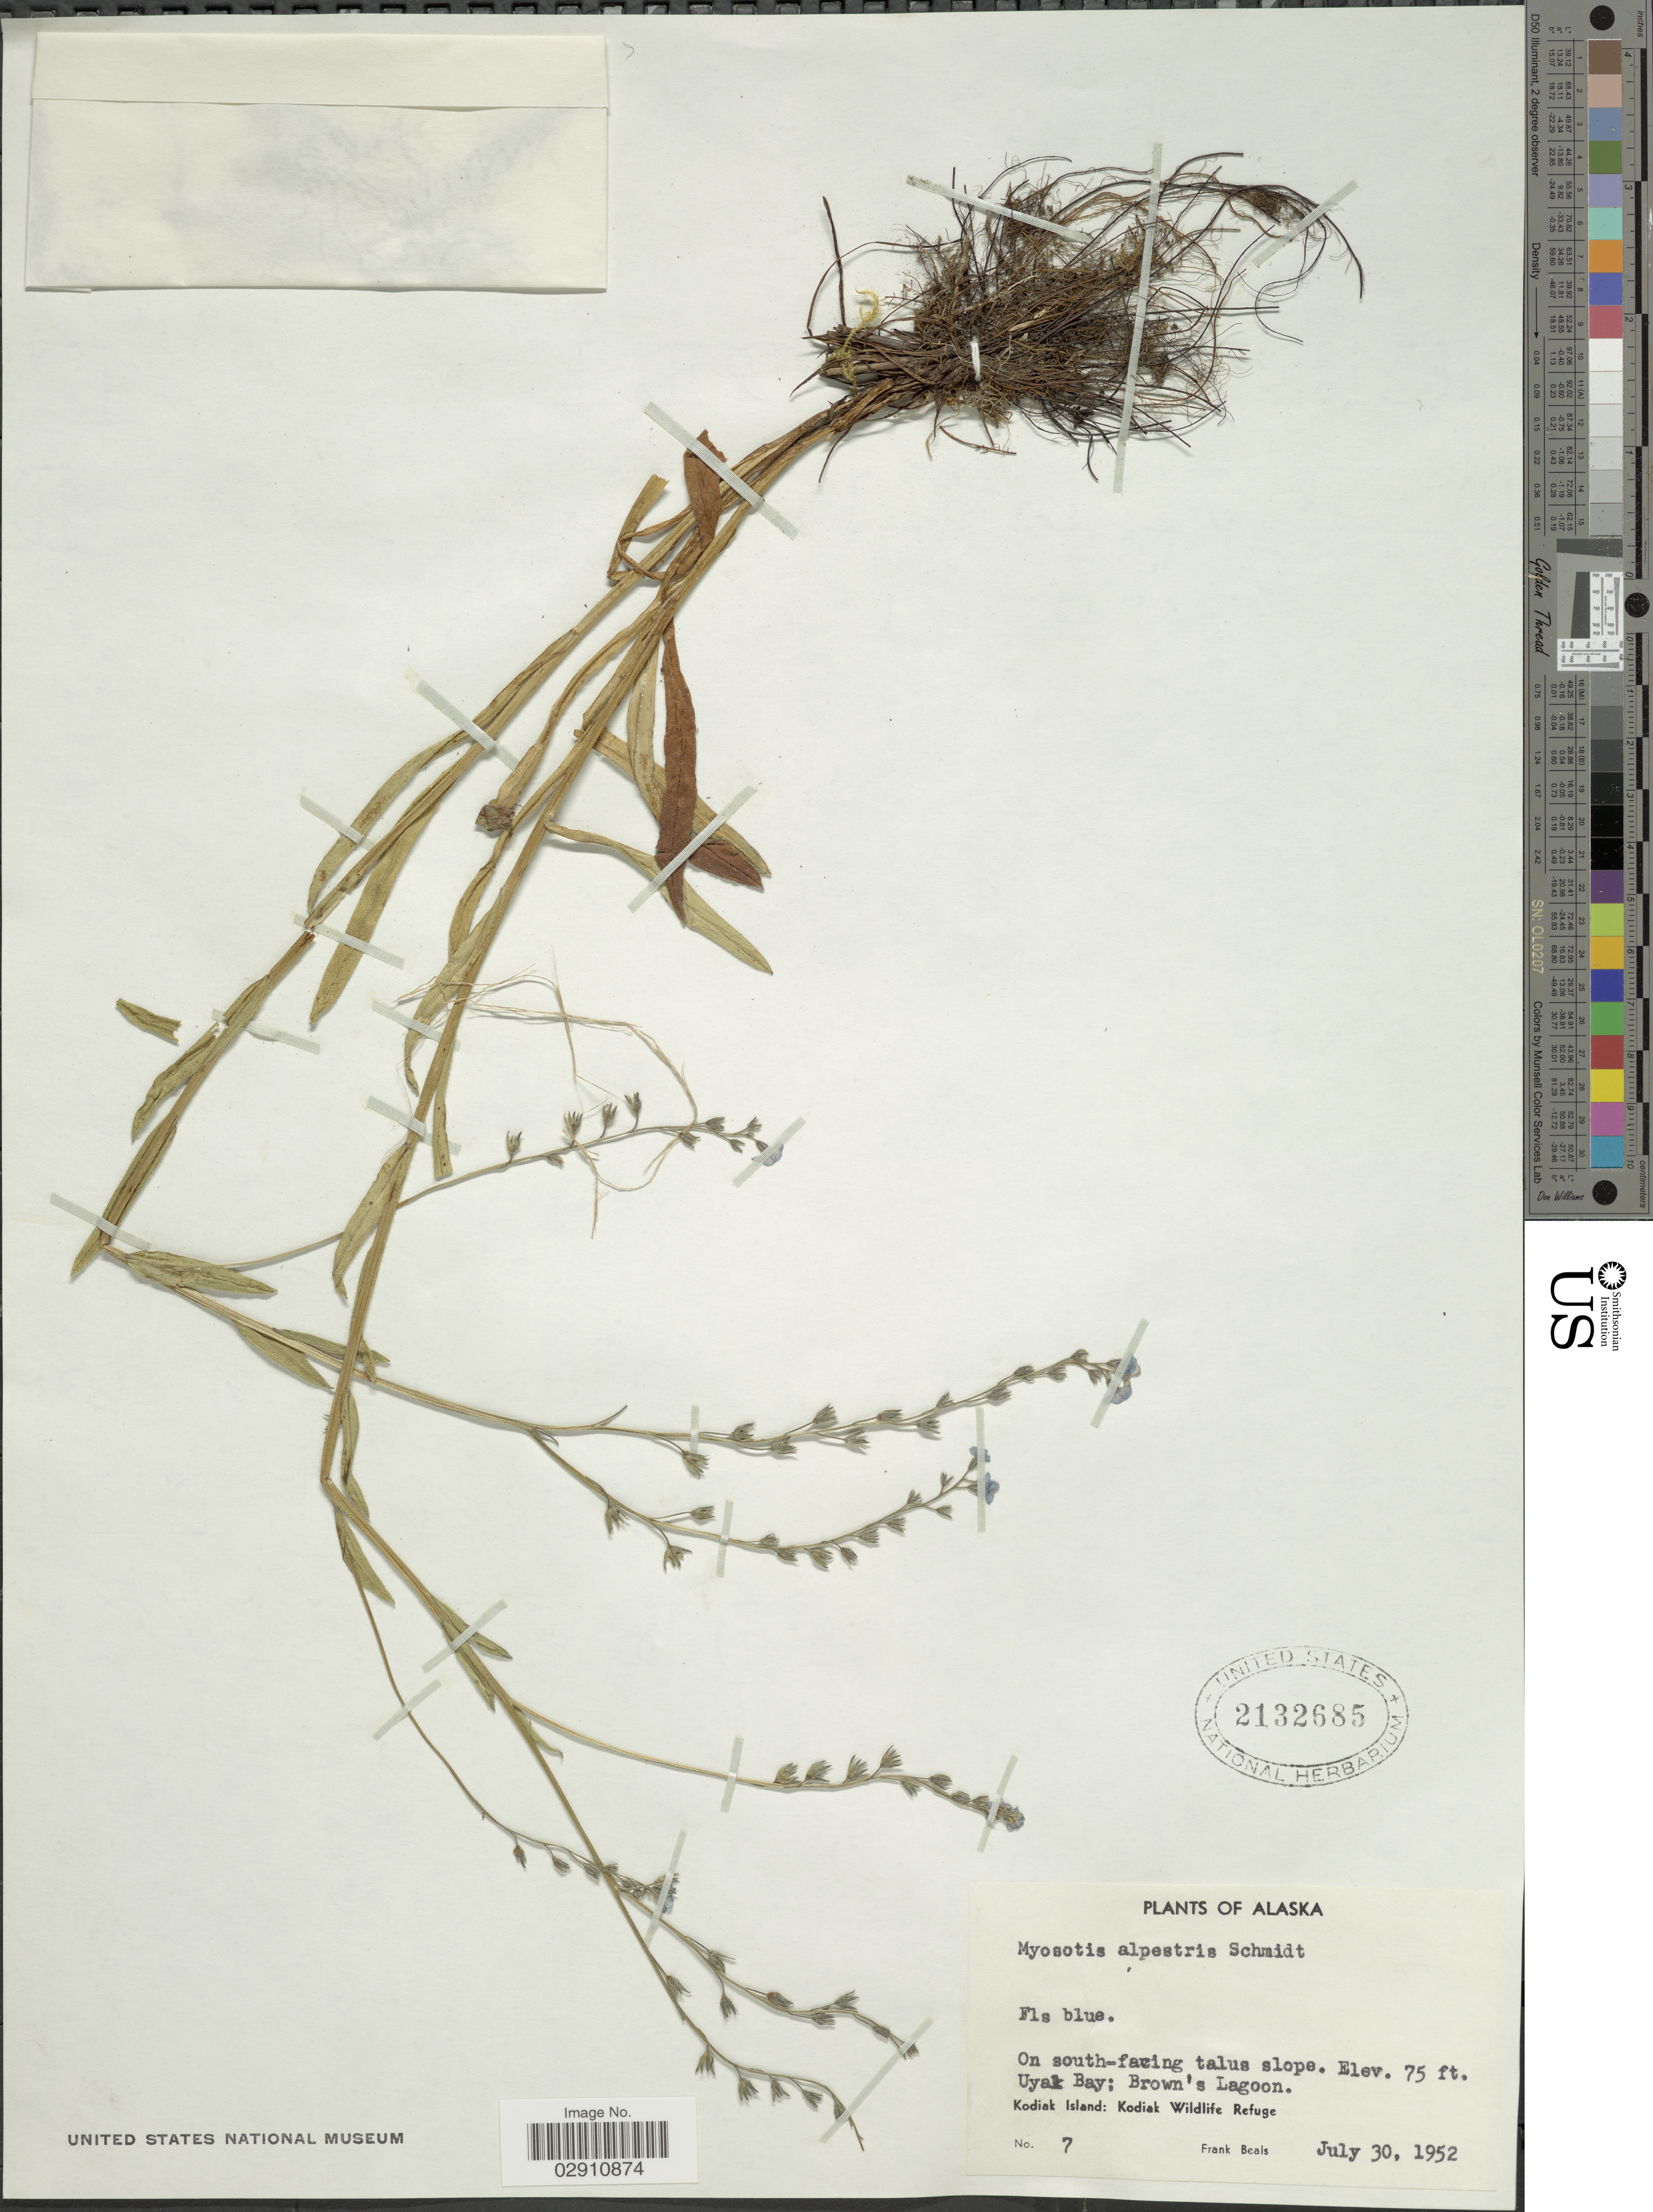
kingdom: Plantae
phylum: Tracheophyta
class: Magnoliopsida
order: Boraginales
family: Boraginaceae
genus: Myosotis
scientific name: Myosotis alpestris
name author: F.W. Schmidt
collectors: F. Beals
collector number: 7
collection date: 1952-07-30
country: United States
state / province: Alaska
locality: On south-facing talus slope. Uyak Bay; Brown's Lagoon. Kodiak Island: Kodiak Wildlife Refuge.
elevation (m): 23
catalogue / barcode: US 2132685